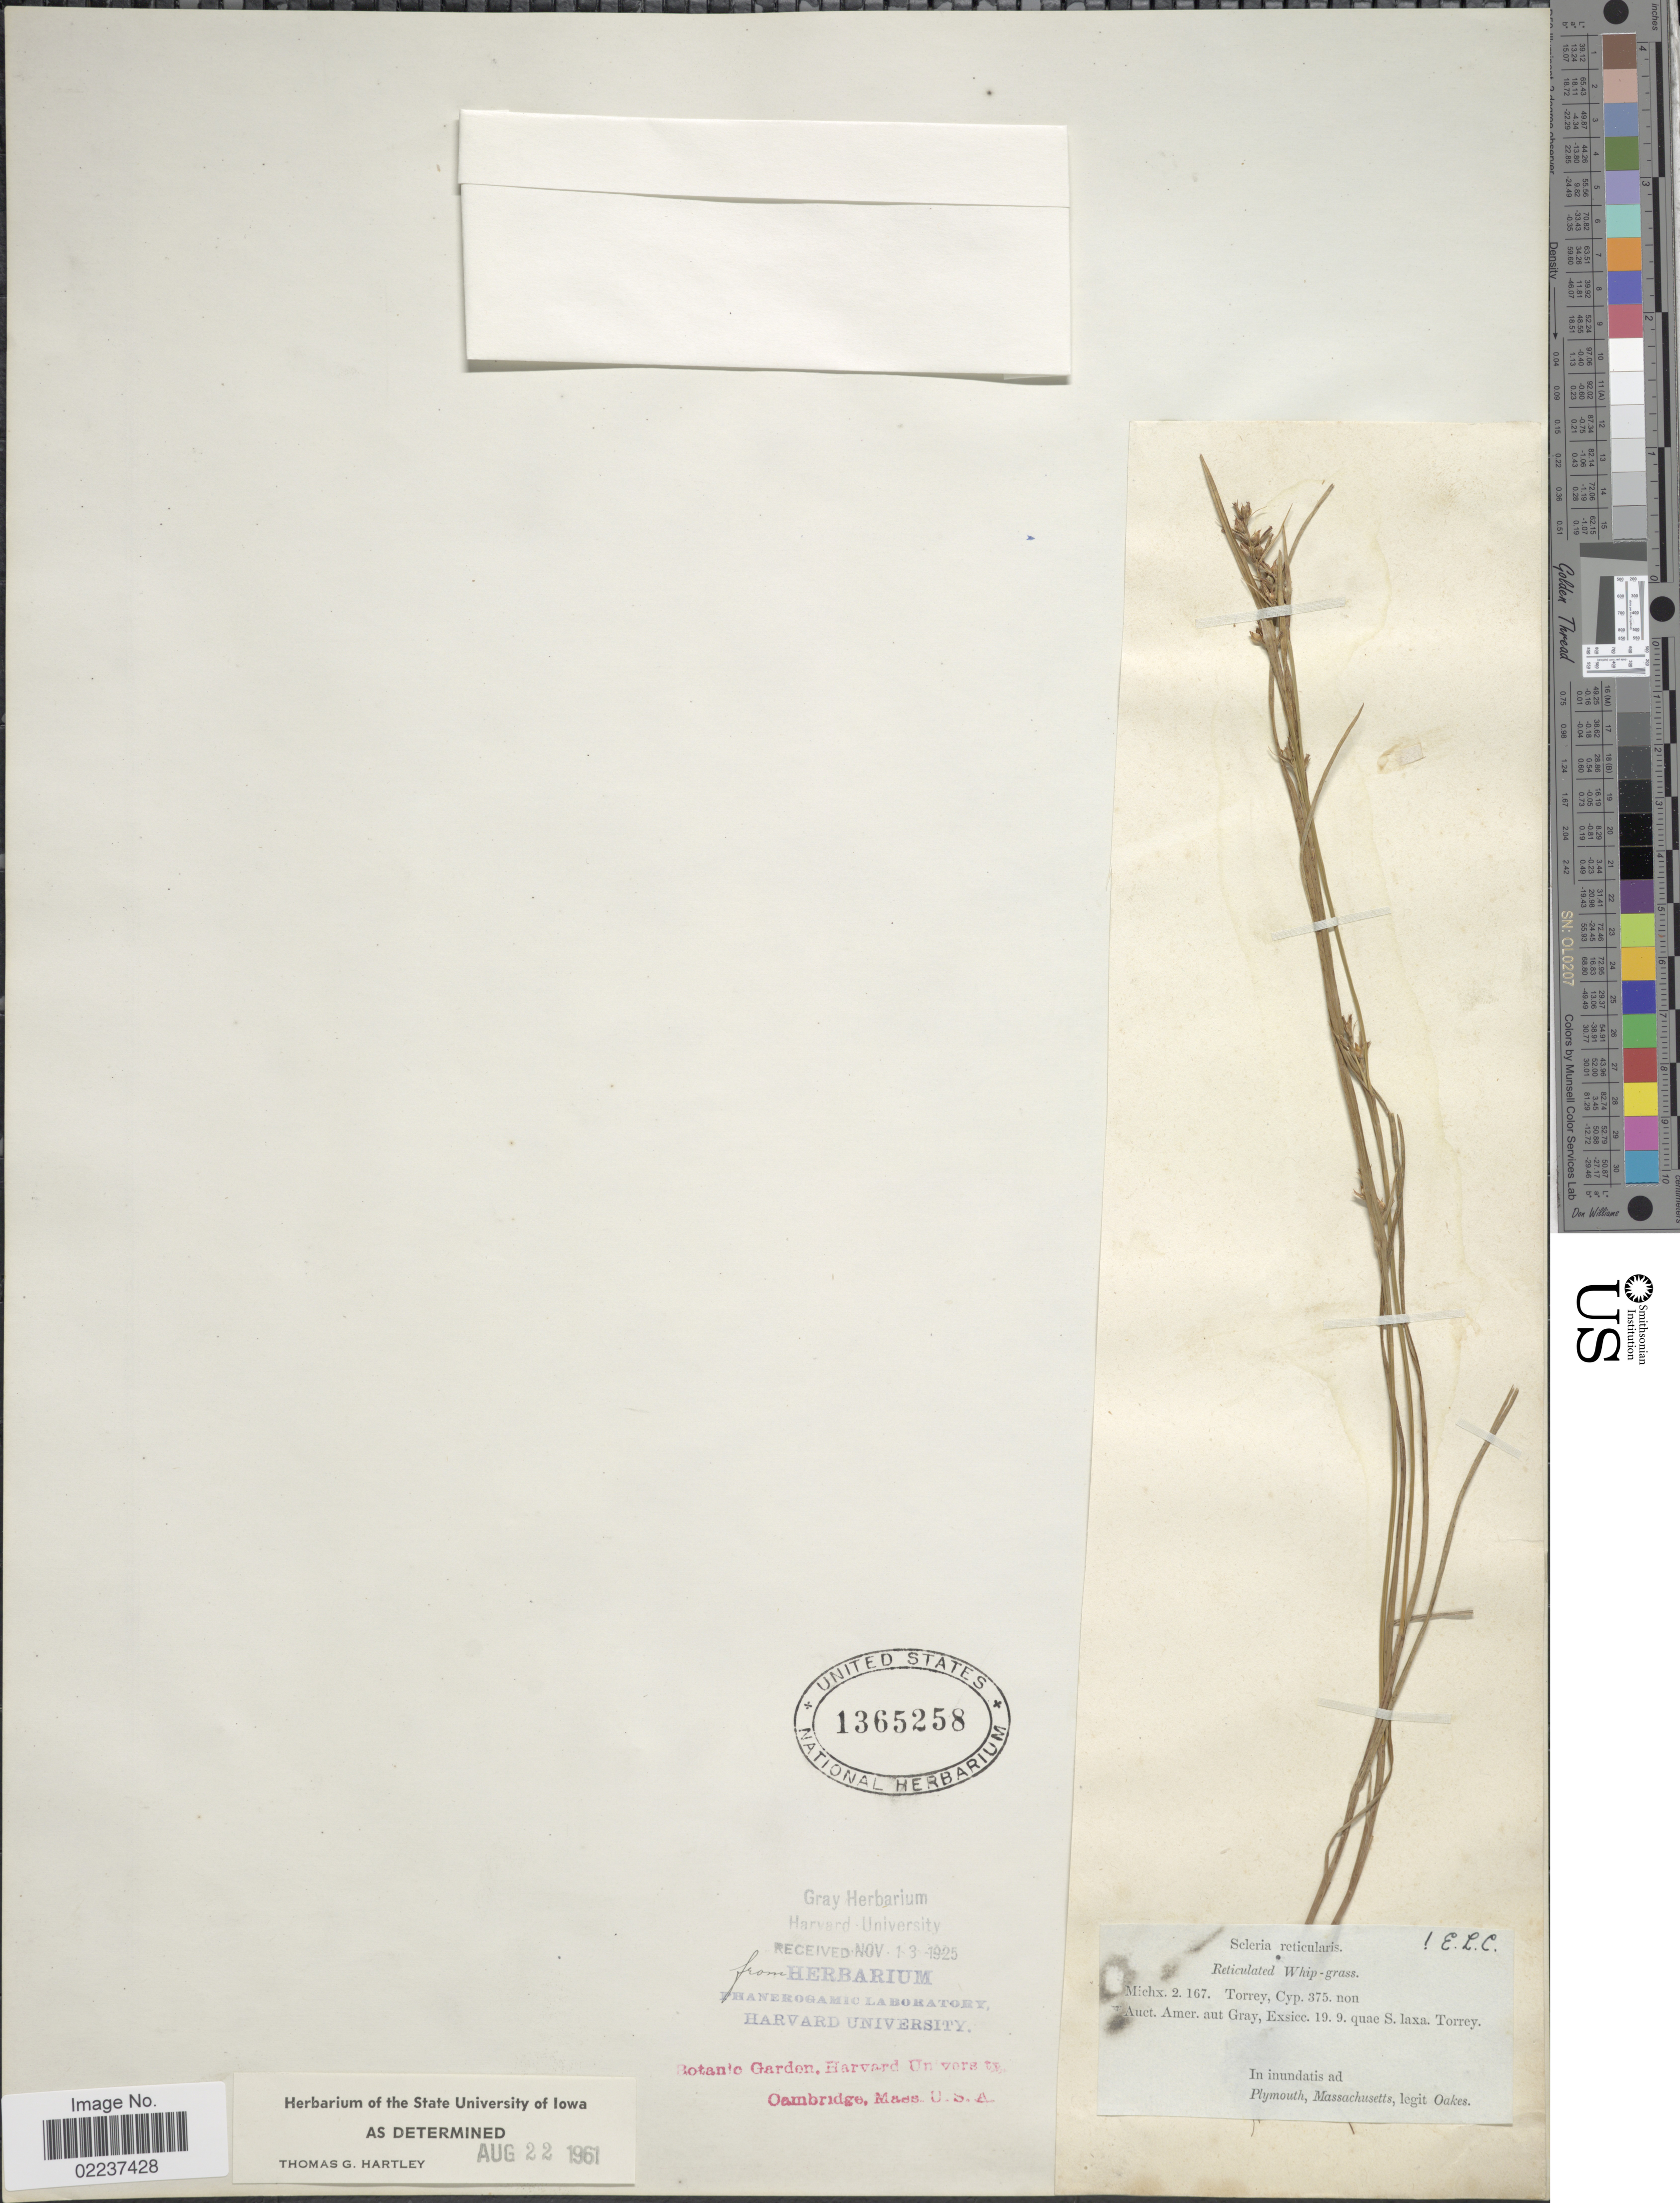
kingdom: Plantae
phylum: Tracheophyta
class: Liliopsida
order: Poales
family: Cyperaceae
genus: Scleria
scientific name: Scleria reticularis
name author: Michx.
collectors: -. Oakes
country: United States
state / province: Massachusetts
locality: Plymouth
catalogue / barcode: US 1365258